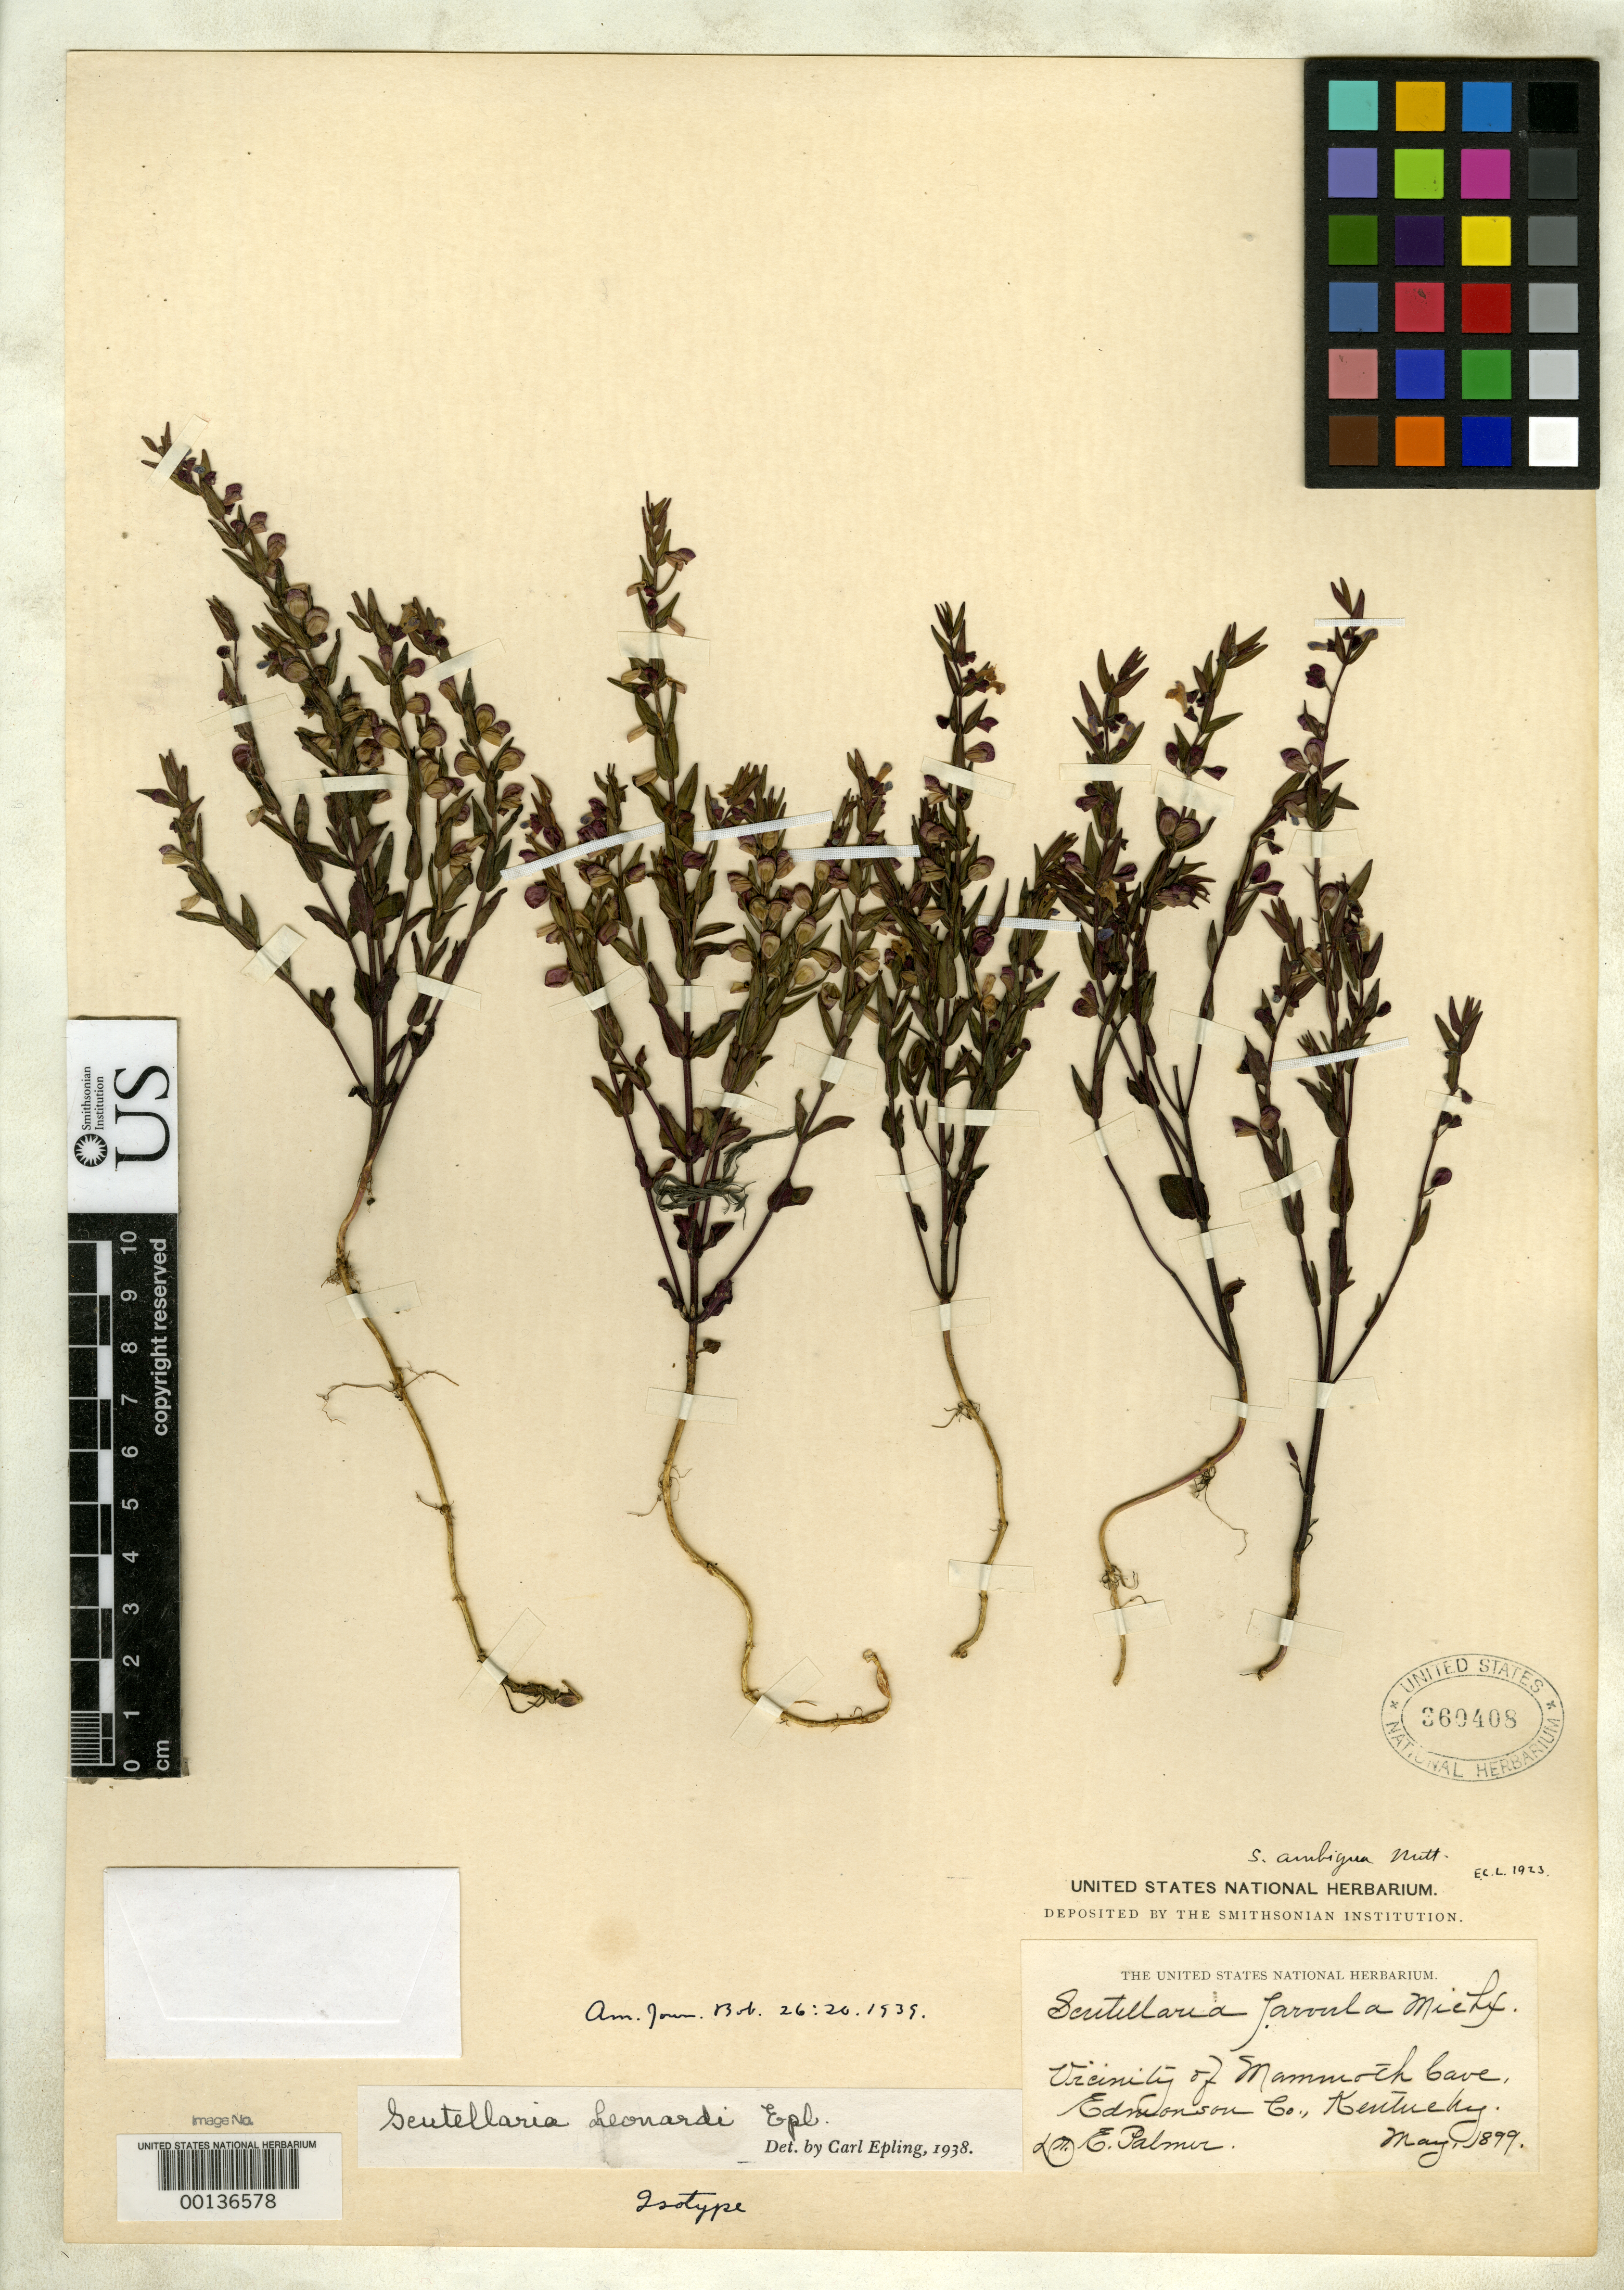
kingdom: Plantae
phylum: Tracheophyta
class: Magnoliopsida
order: Lamiales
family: Lamiaceae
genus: Scutellaria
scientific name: Scutellaria leonardii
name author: Epling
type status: Isotype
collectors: E. Palmer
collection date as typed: May 1899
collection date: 1899-05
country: United States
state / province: Kentucky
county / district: Edmonson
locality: Vicinity of Mammoth Cave.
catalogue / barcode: US 360408